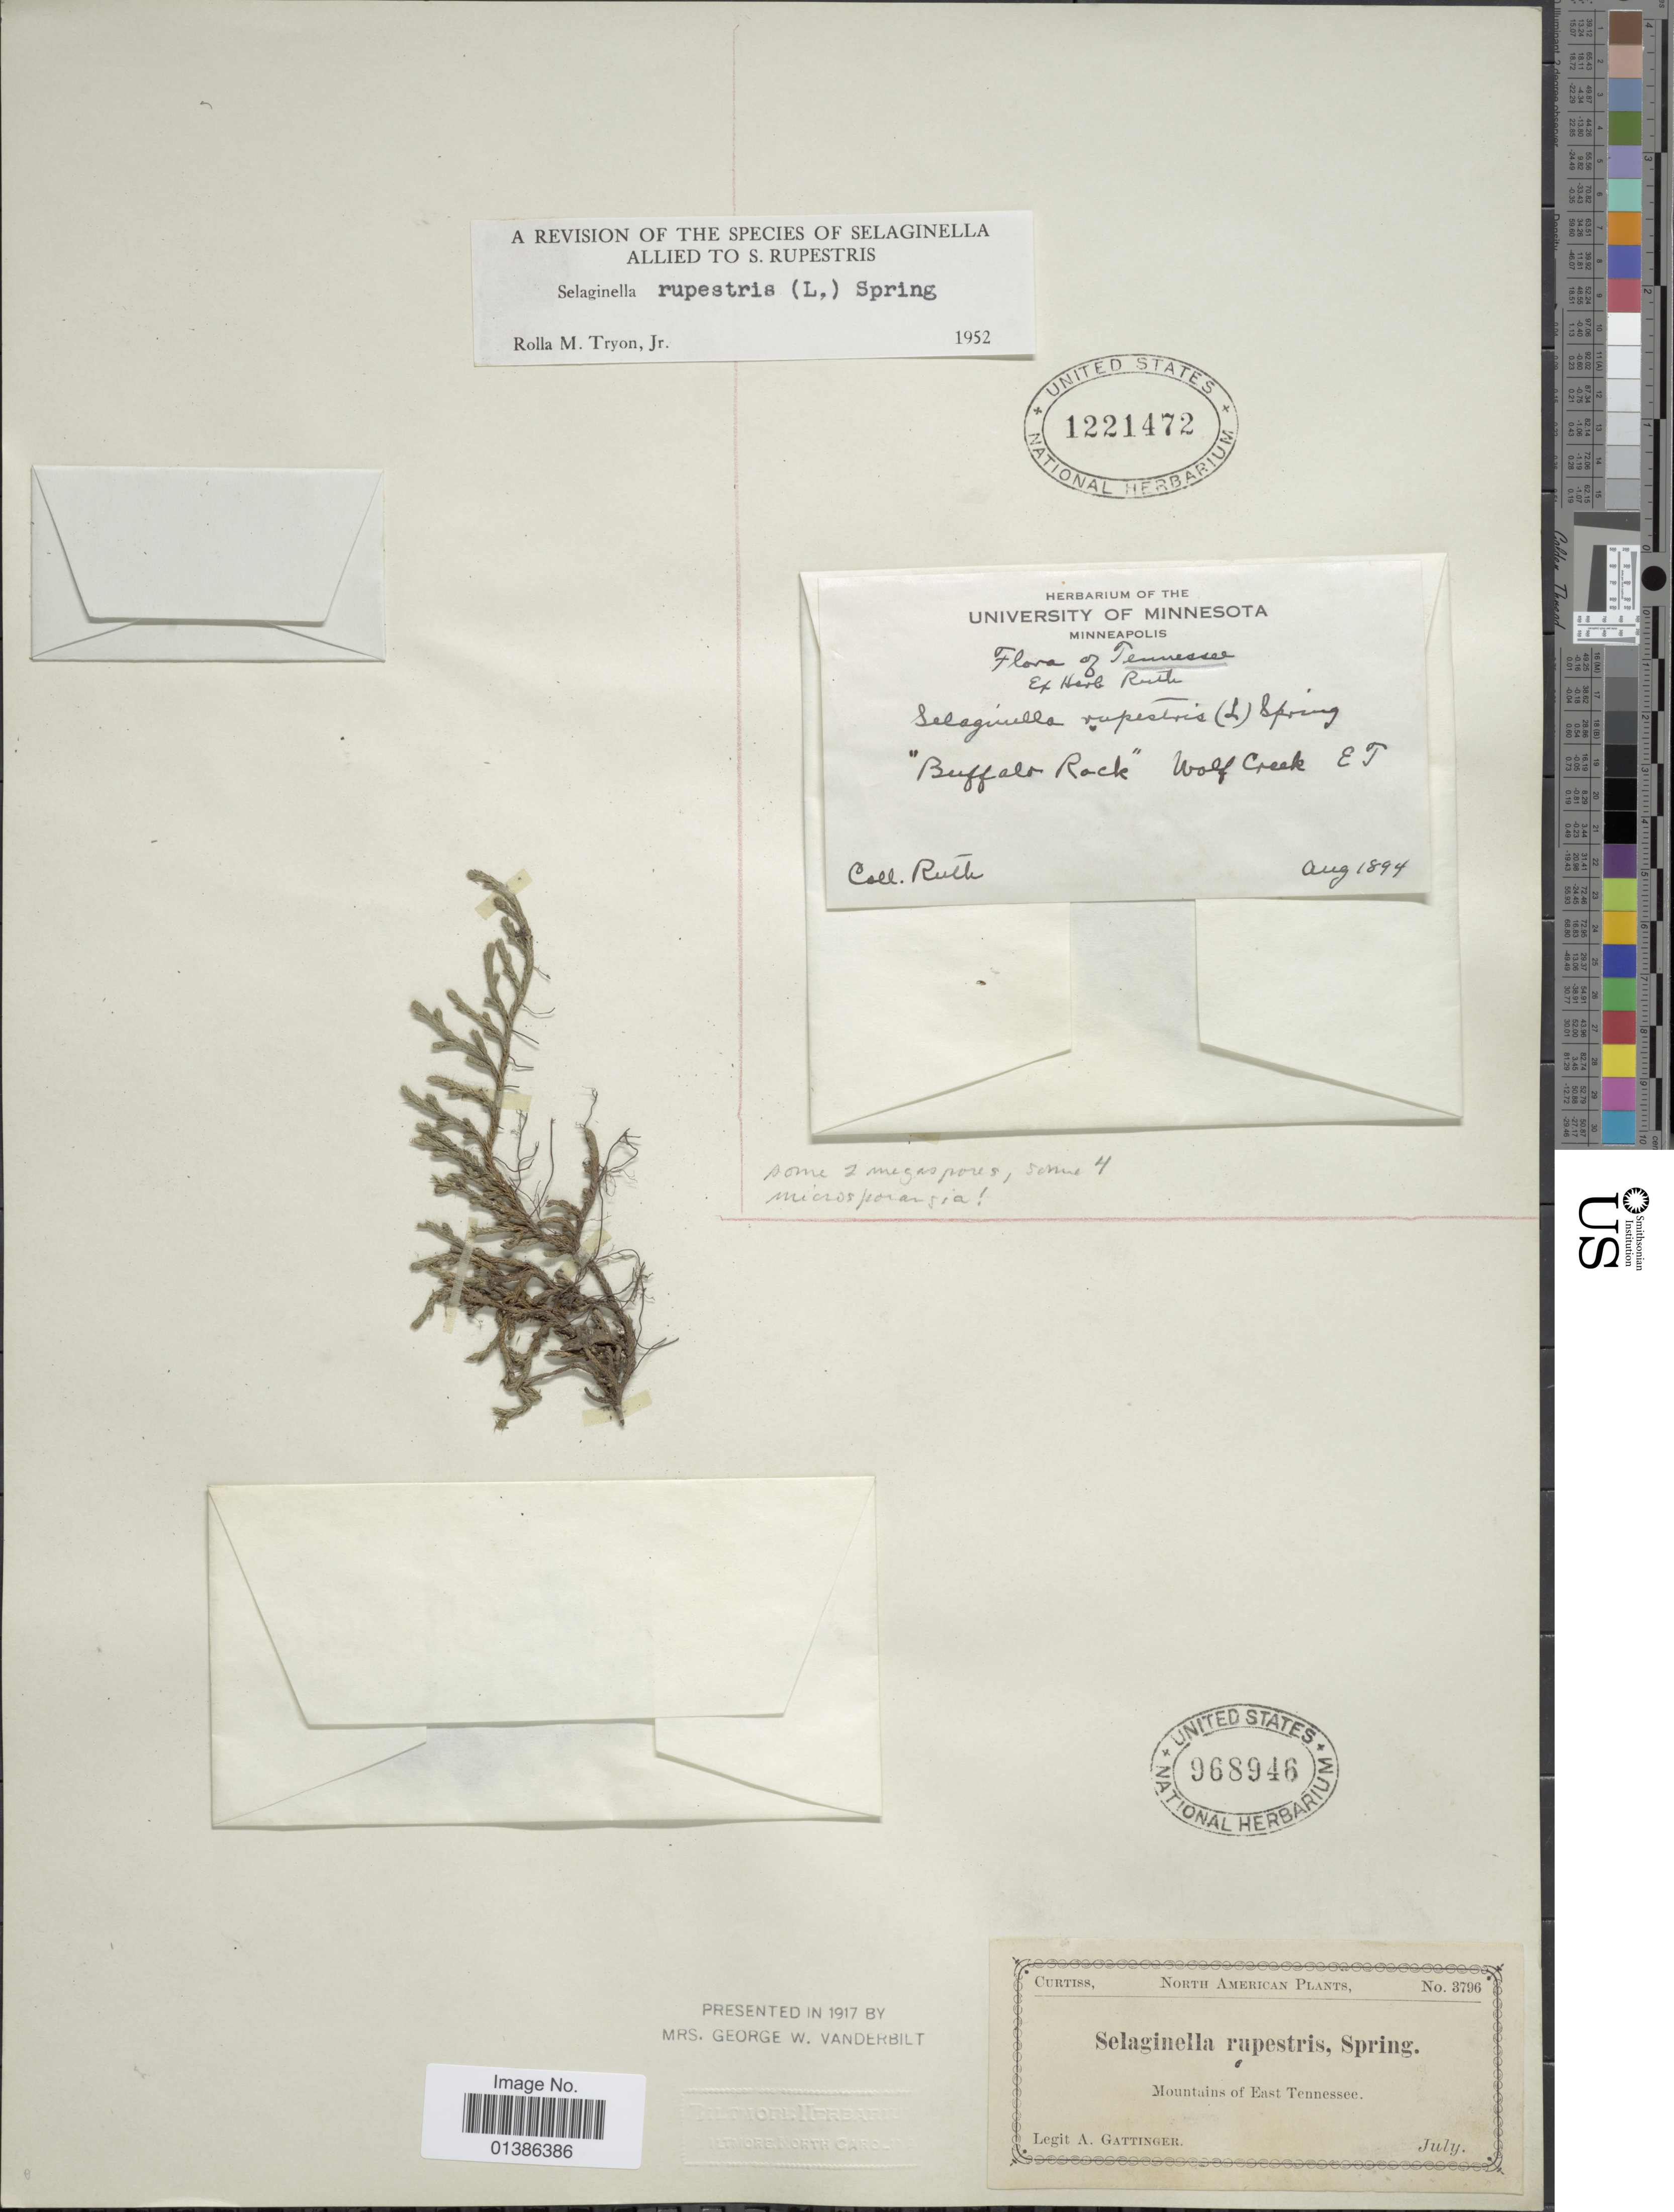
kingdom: Plantae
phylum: Tracheophyta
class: Lycopodiopsida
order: Selaginellales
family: Selaginellaceae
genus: Selaginella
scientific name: Selaginella rupestris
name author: (L.) Spring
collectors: A. Gattinger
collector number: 3796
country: United States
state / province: Tennessee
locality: Mountain of East Tennessee.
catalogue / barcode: US 968946